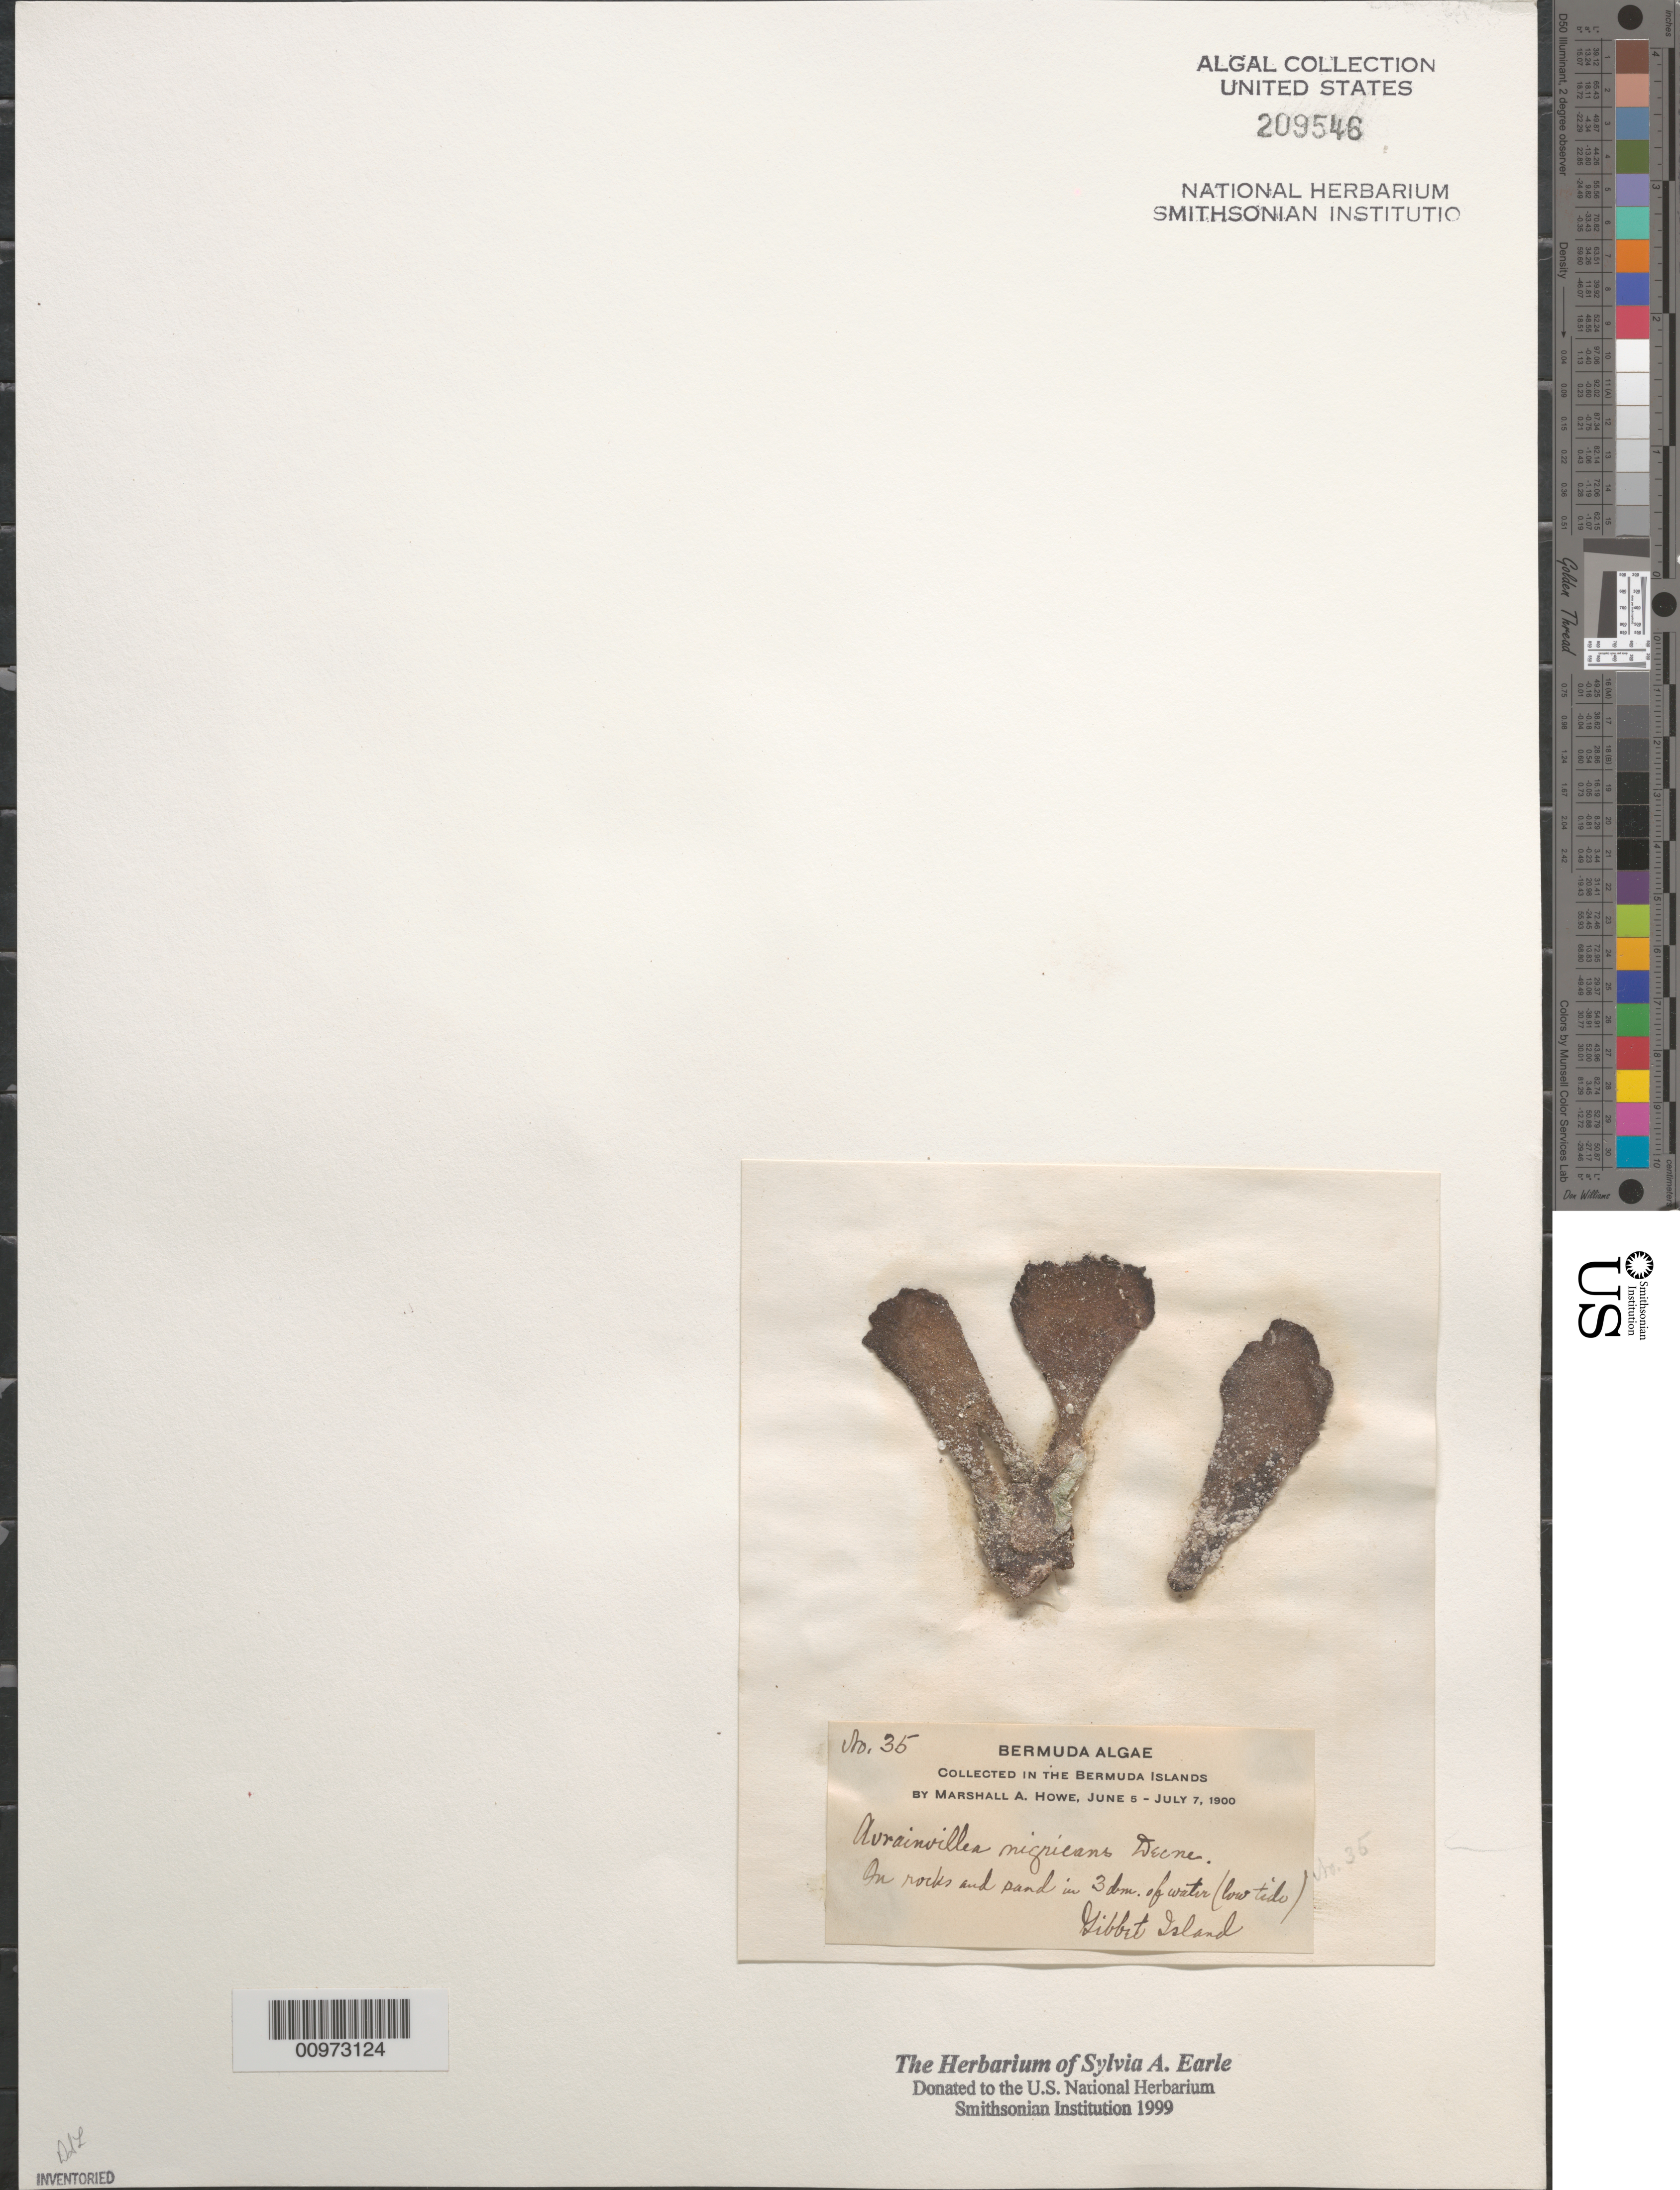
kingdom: Plantae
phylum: Chlorophyta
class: Ulvophyceae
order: Bryopsidales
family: Dichotomosiphonaceae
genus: Avrainvillea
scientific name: Avrainvillea nigricans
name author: Decne.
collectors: M. A. Howe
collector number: MAH 35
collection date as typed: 05 Jun 1900 to 07 Jul 1900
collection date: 1900-06-05/1900-07-07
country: Bermuda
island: Gibbet Island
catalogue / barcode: US 209546